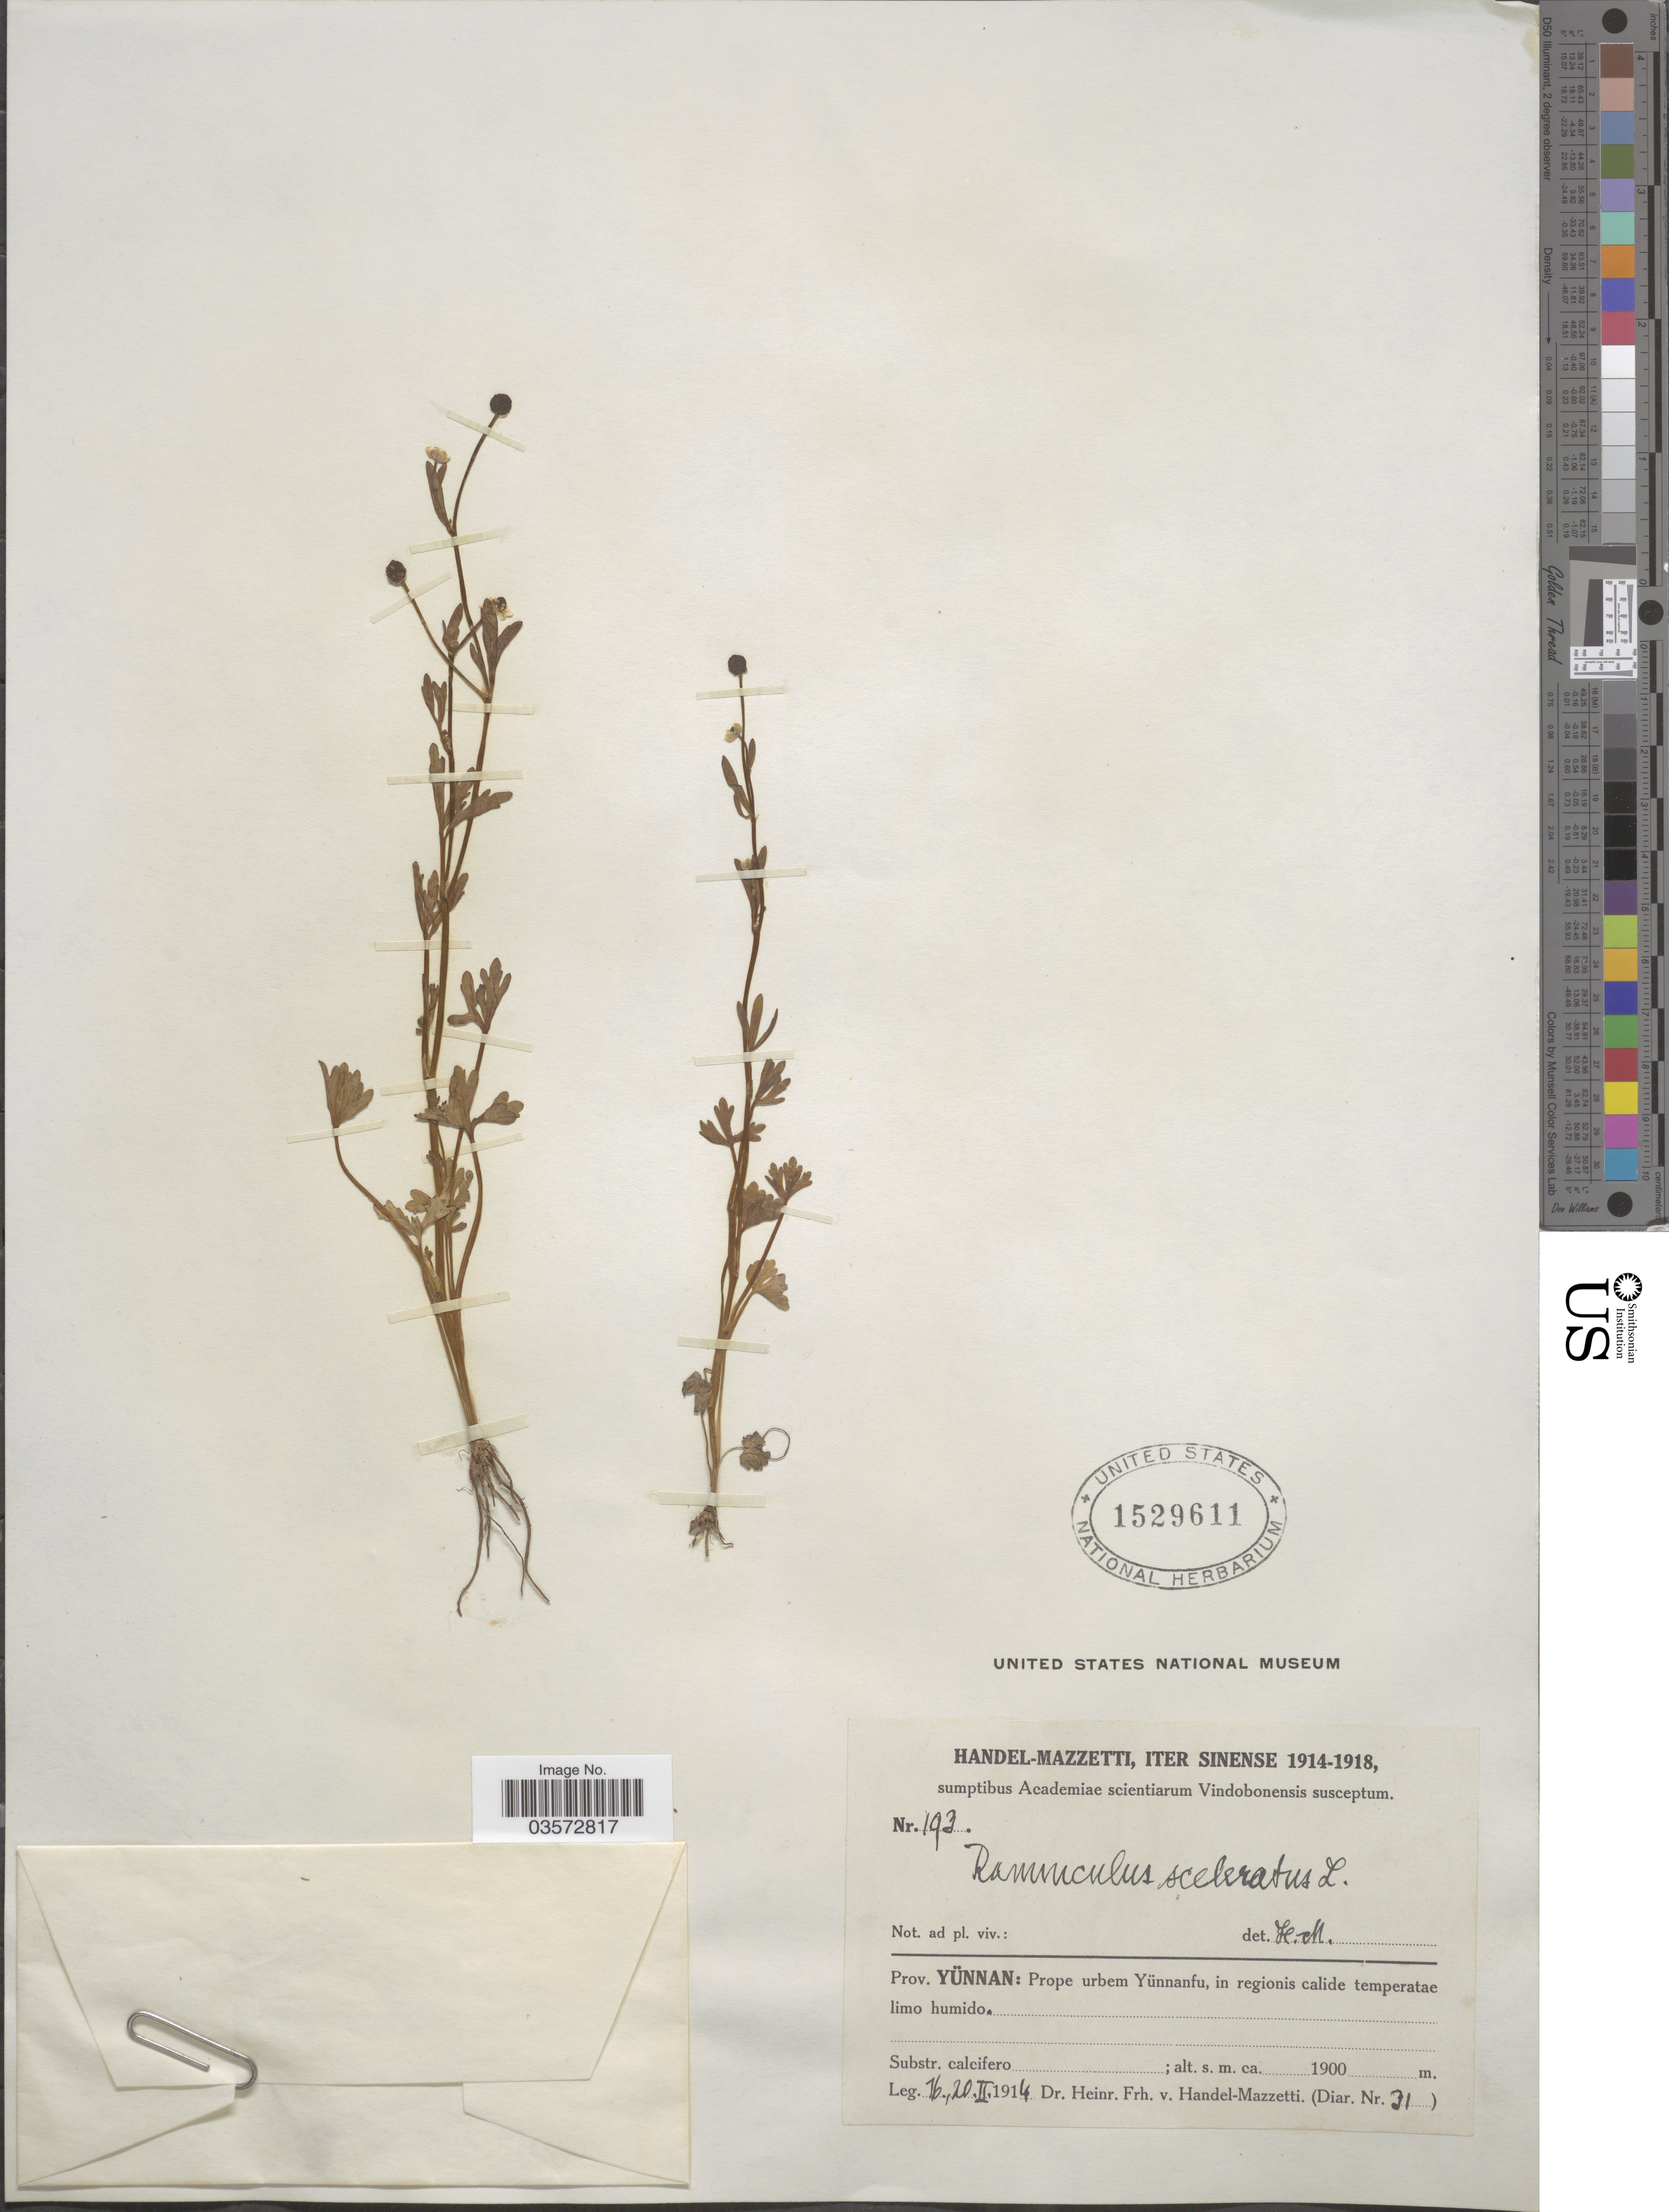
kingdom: Plantae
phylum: Tracheophyta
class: Magnoliopsida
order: Ranunculales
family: Ranunculaceae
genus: Ranunculus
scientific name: Ranunculus sceleratus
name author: L.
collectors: H. Handel-Mazzetti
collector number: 193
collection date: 1914-02-16/1914-02-20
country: China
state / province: Yunnan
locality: Prope urbem Yünnanfu, in regionis calide temperatae.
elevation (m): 1900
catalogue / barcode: US 1529611